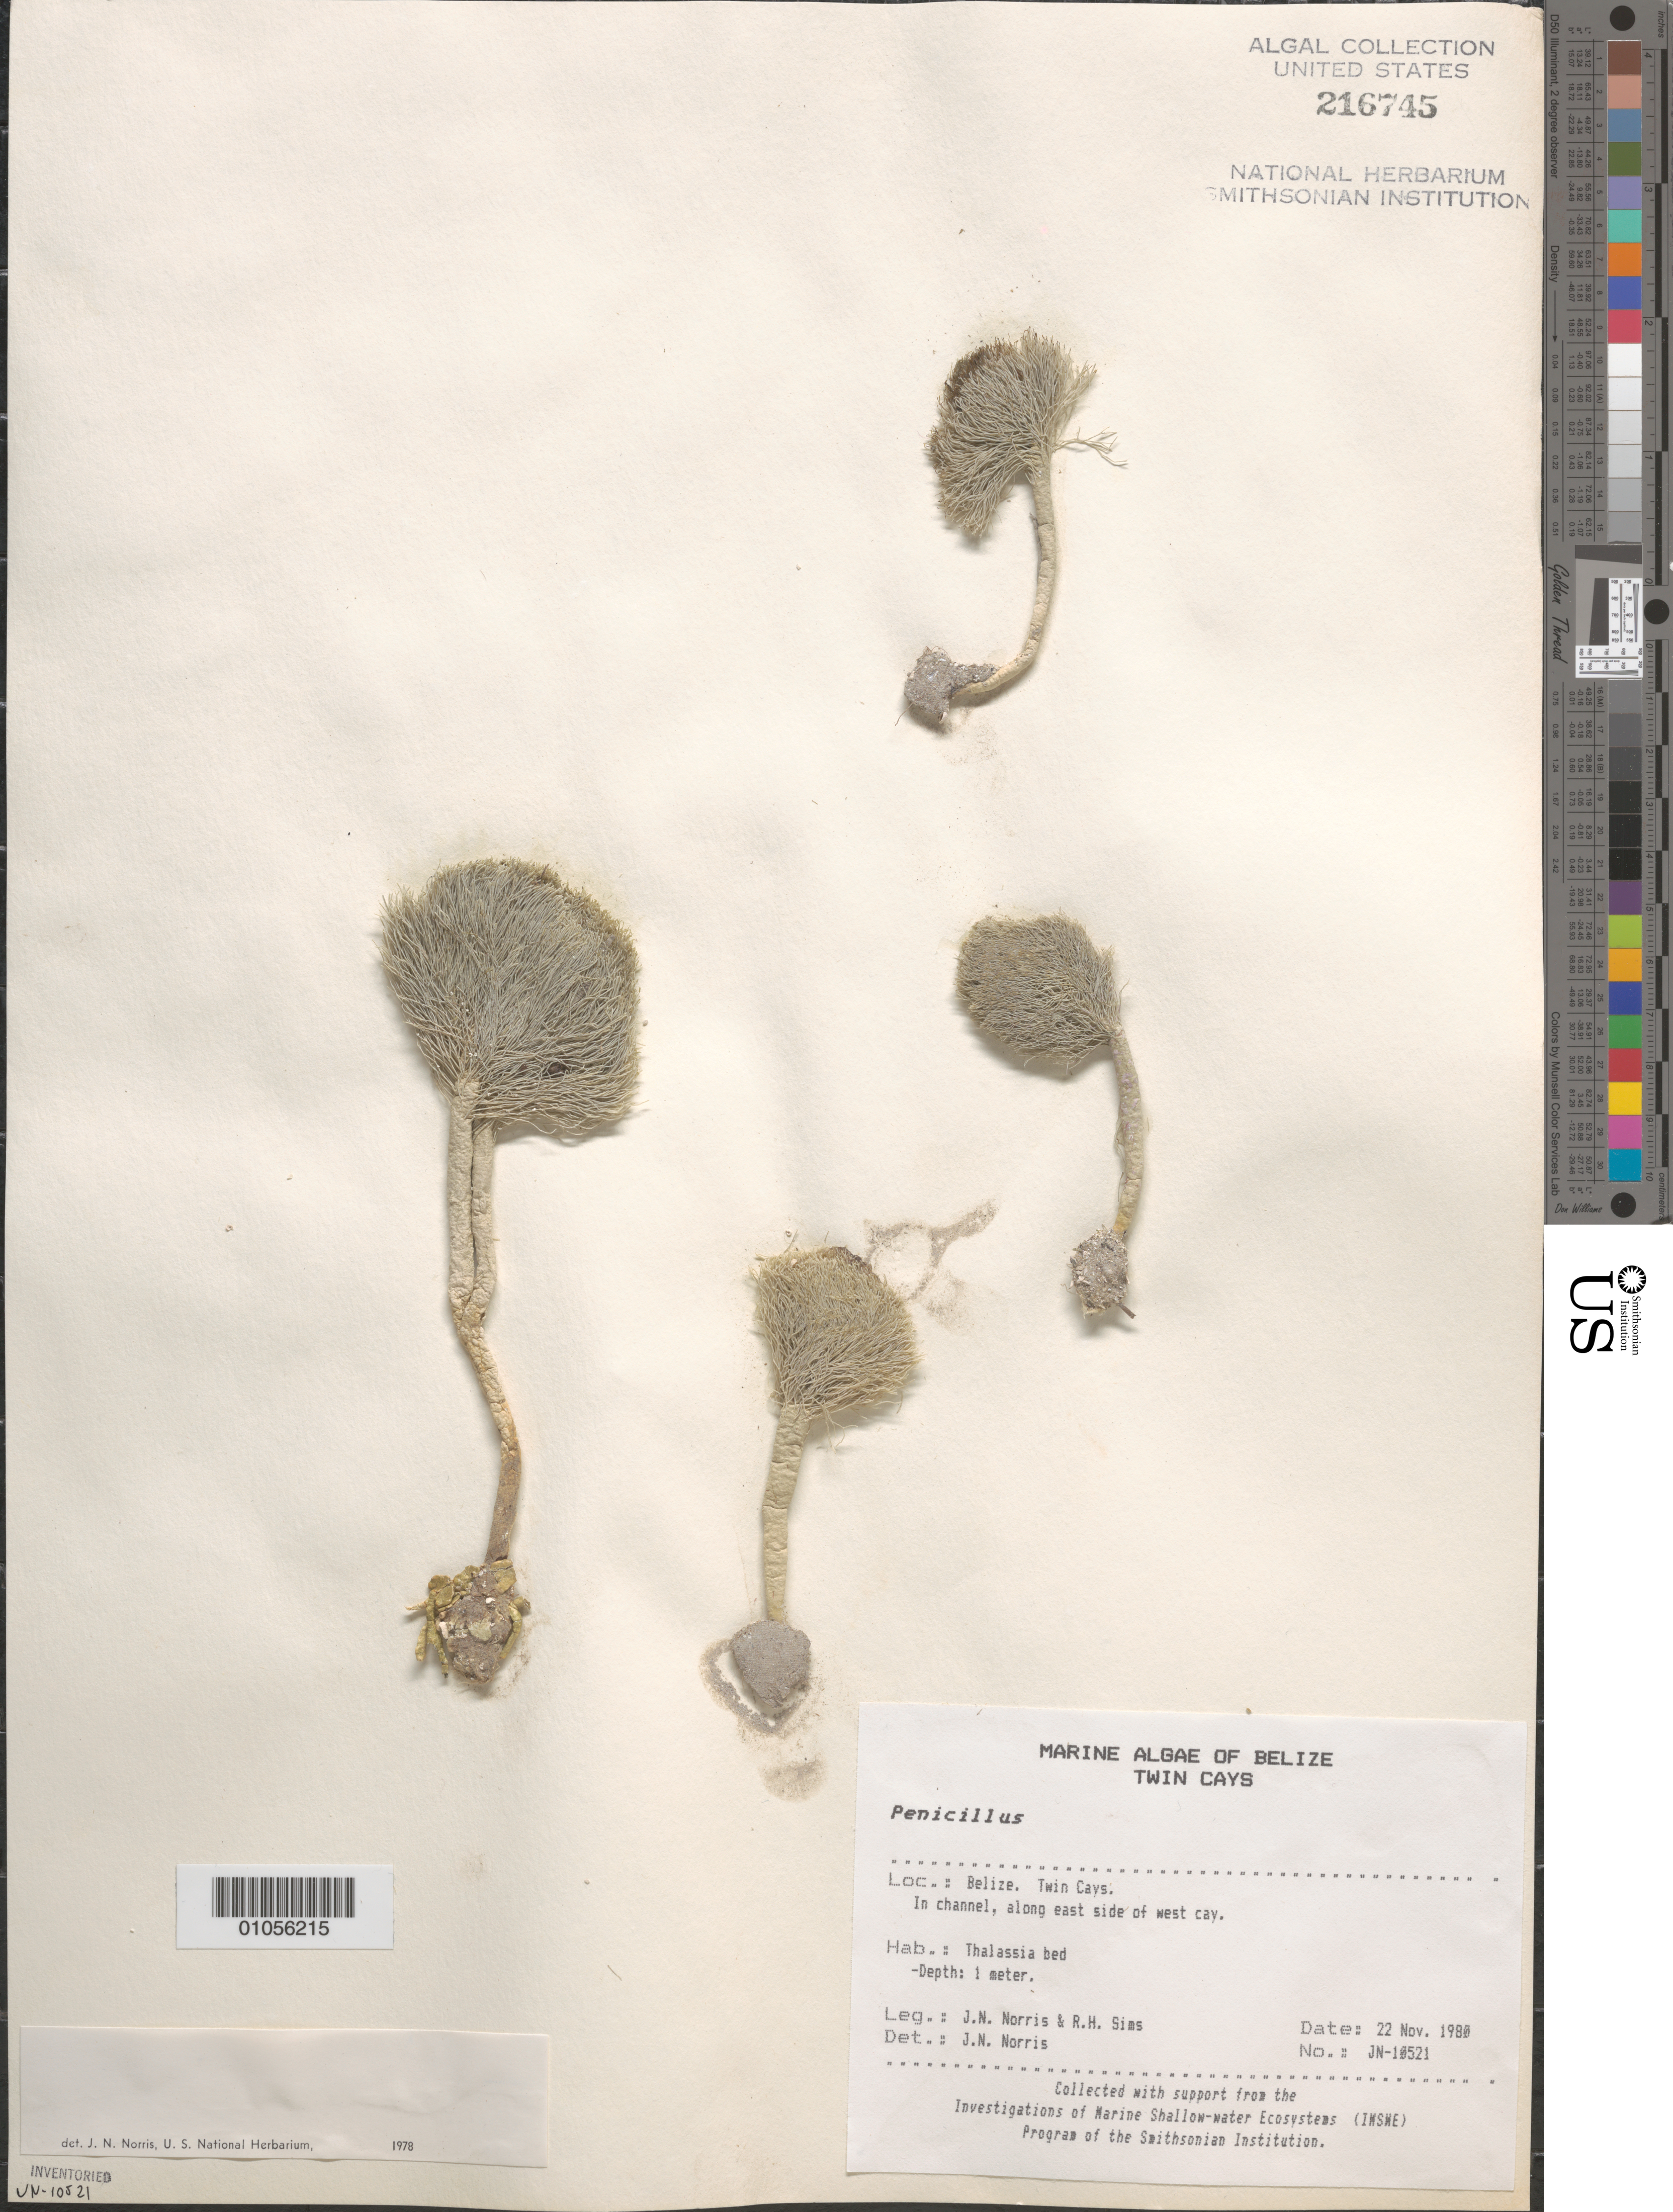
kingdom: Plantae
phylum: Chlorophyta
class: Ulvophyceae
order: Bryopsidales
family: Udoteaceae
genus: Penicillus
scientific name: Penicillus sp.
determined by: Norris, James N.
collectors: J. N. Norris & R. H. Sims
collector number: JN-10521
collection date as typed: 22 Nov 1980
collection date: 1980-11-22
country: Belize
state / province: Stann Creek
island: West Cay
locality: In channel along east side of West Cay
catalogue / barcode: US 216745